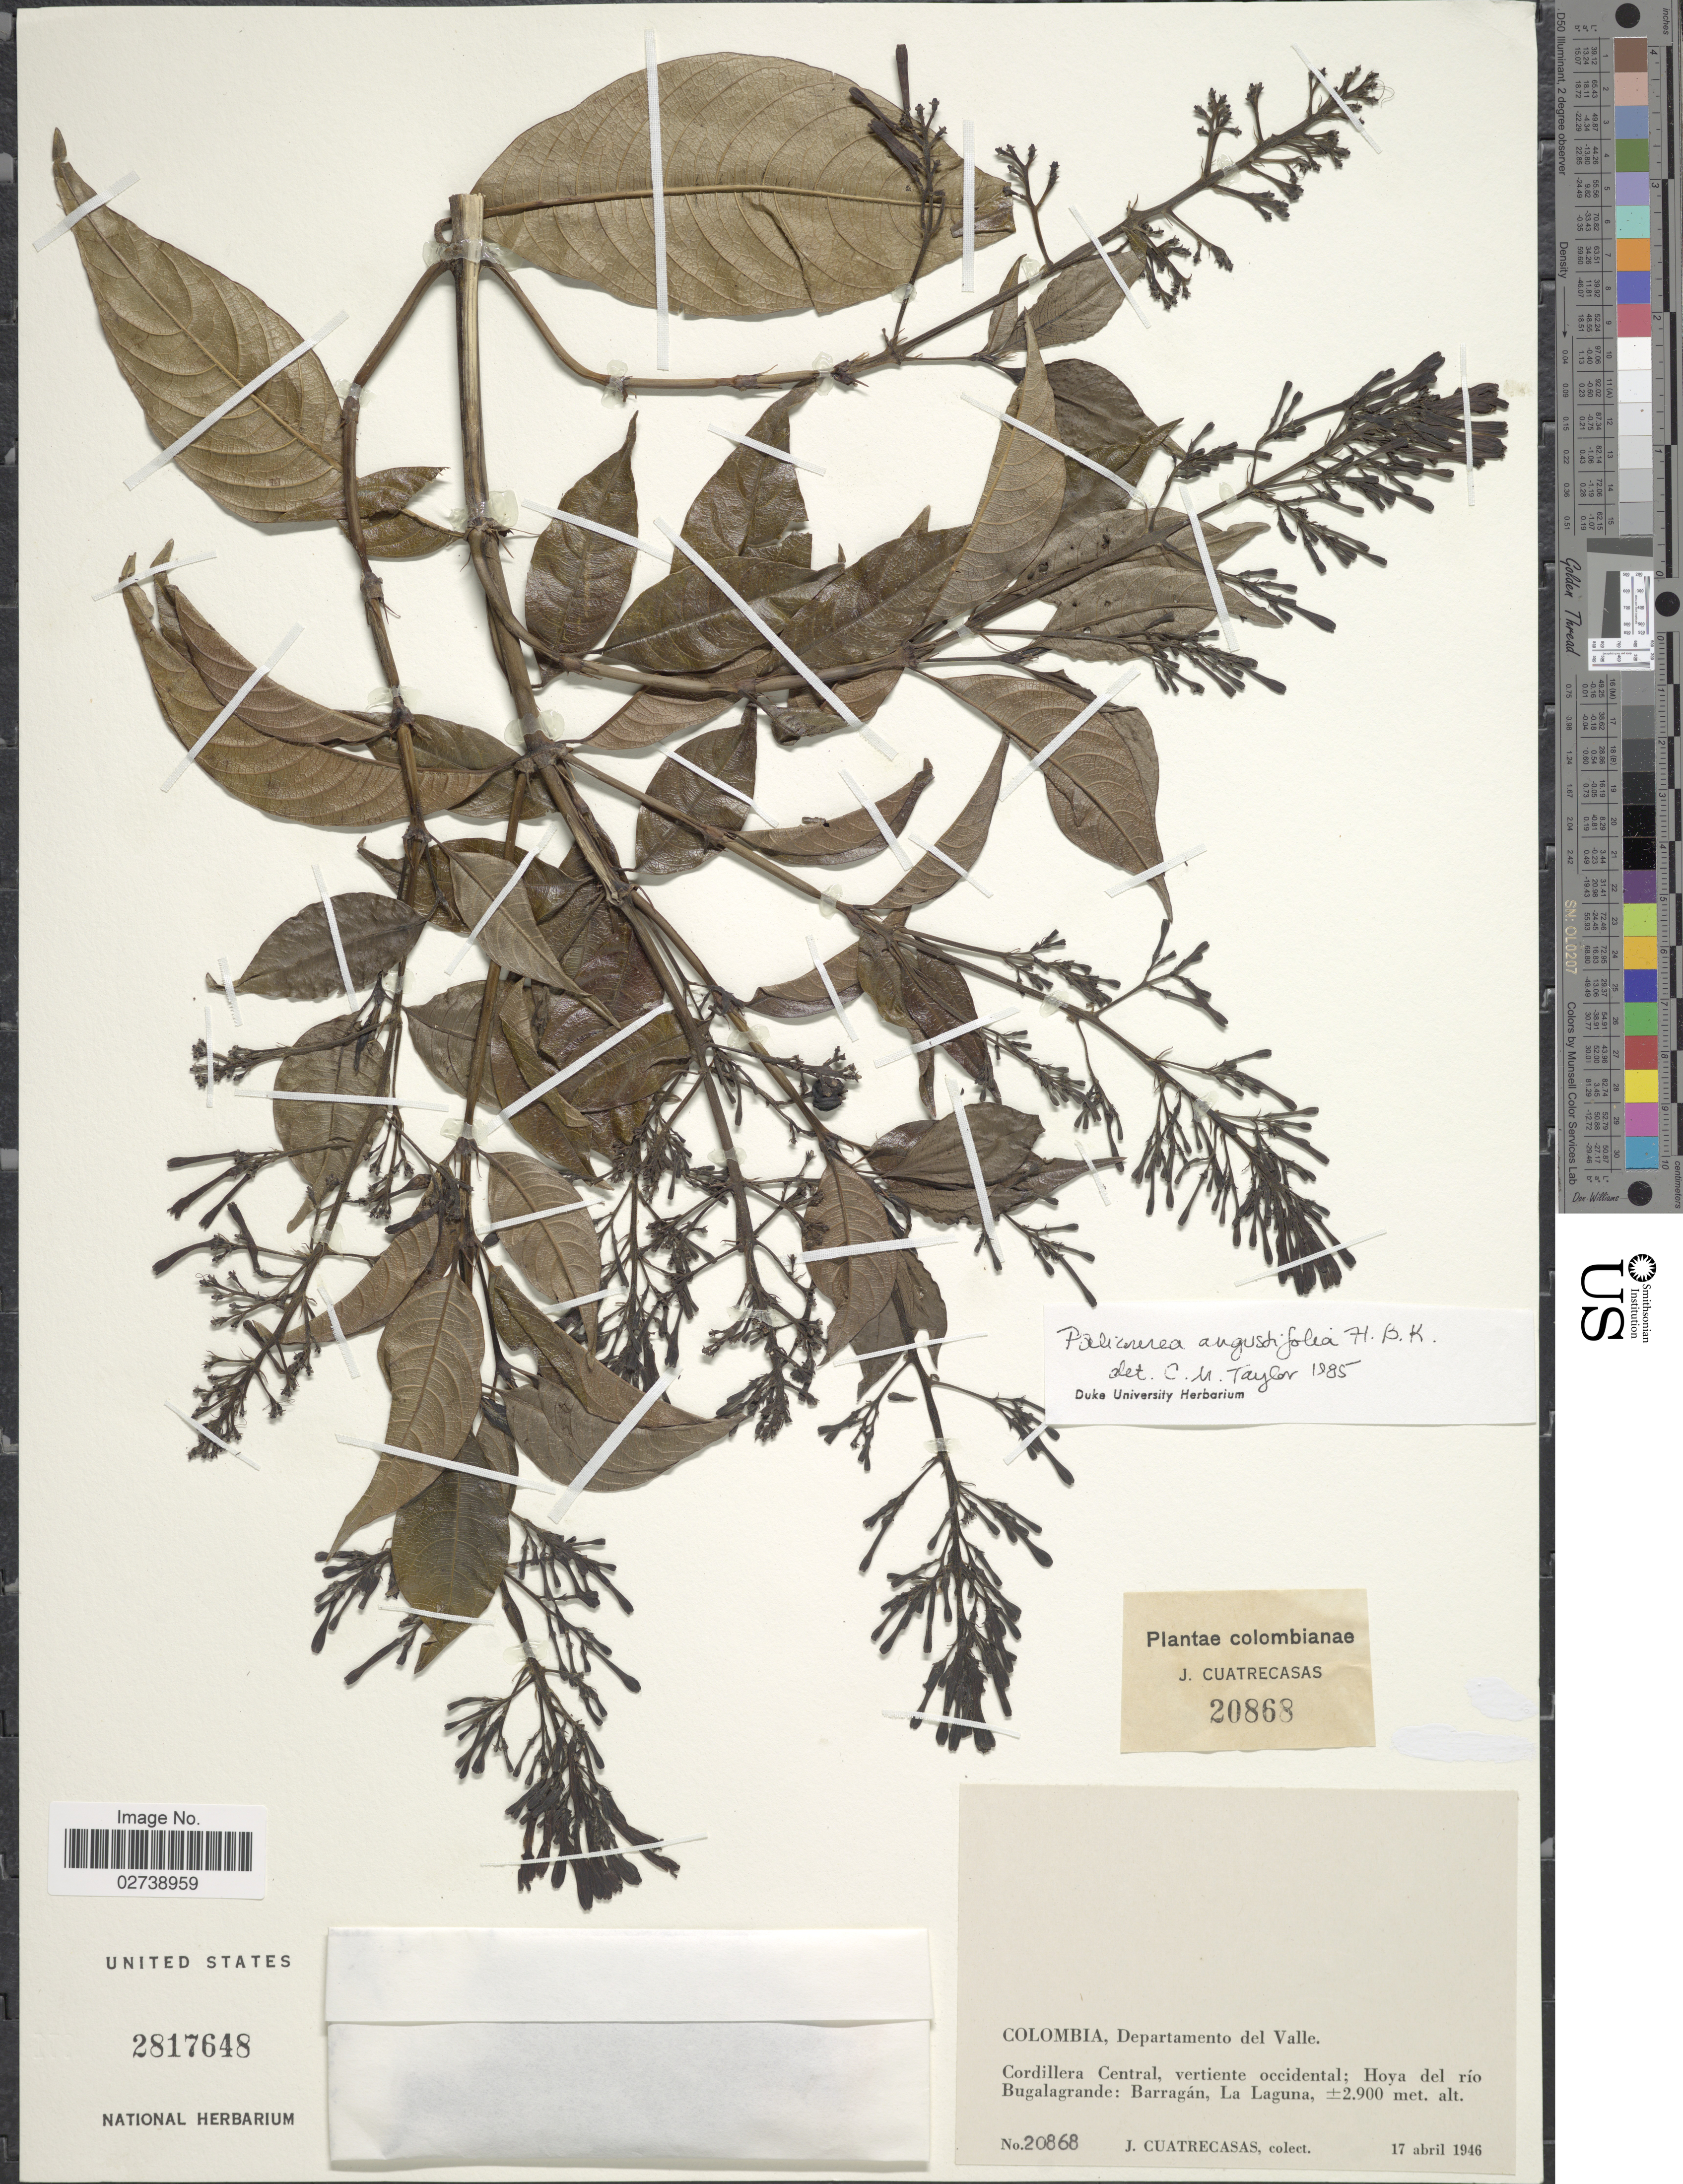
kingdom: Plantae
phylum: Tracheophyta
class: Magnoliopsida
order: Gentianales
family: Rubiaceae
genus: Palicourea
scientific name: Palicourea angustifolia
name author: Kunth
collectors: J. Cuatrecasas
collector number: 20868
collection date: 1946-04-17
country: Colombia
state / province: Valle del Cauca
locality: Departamento del Valle. Cordillera Central, vertiente occidental; Hoya del rio Bugalagrande: Barragan, La Laguna.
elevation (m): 2900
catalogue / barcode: US 2817648